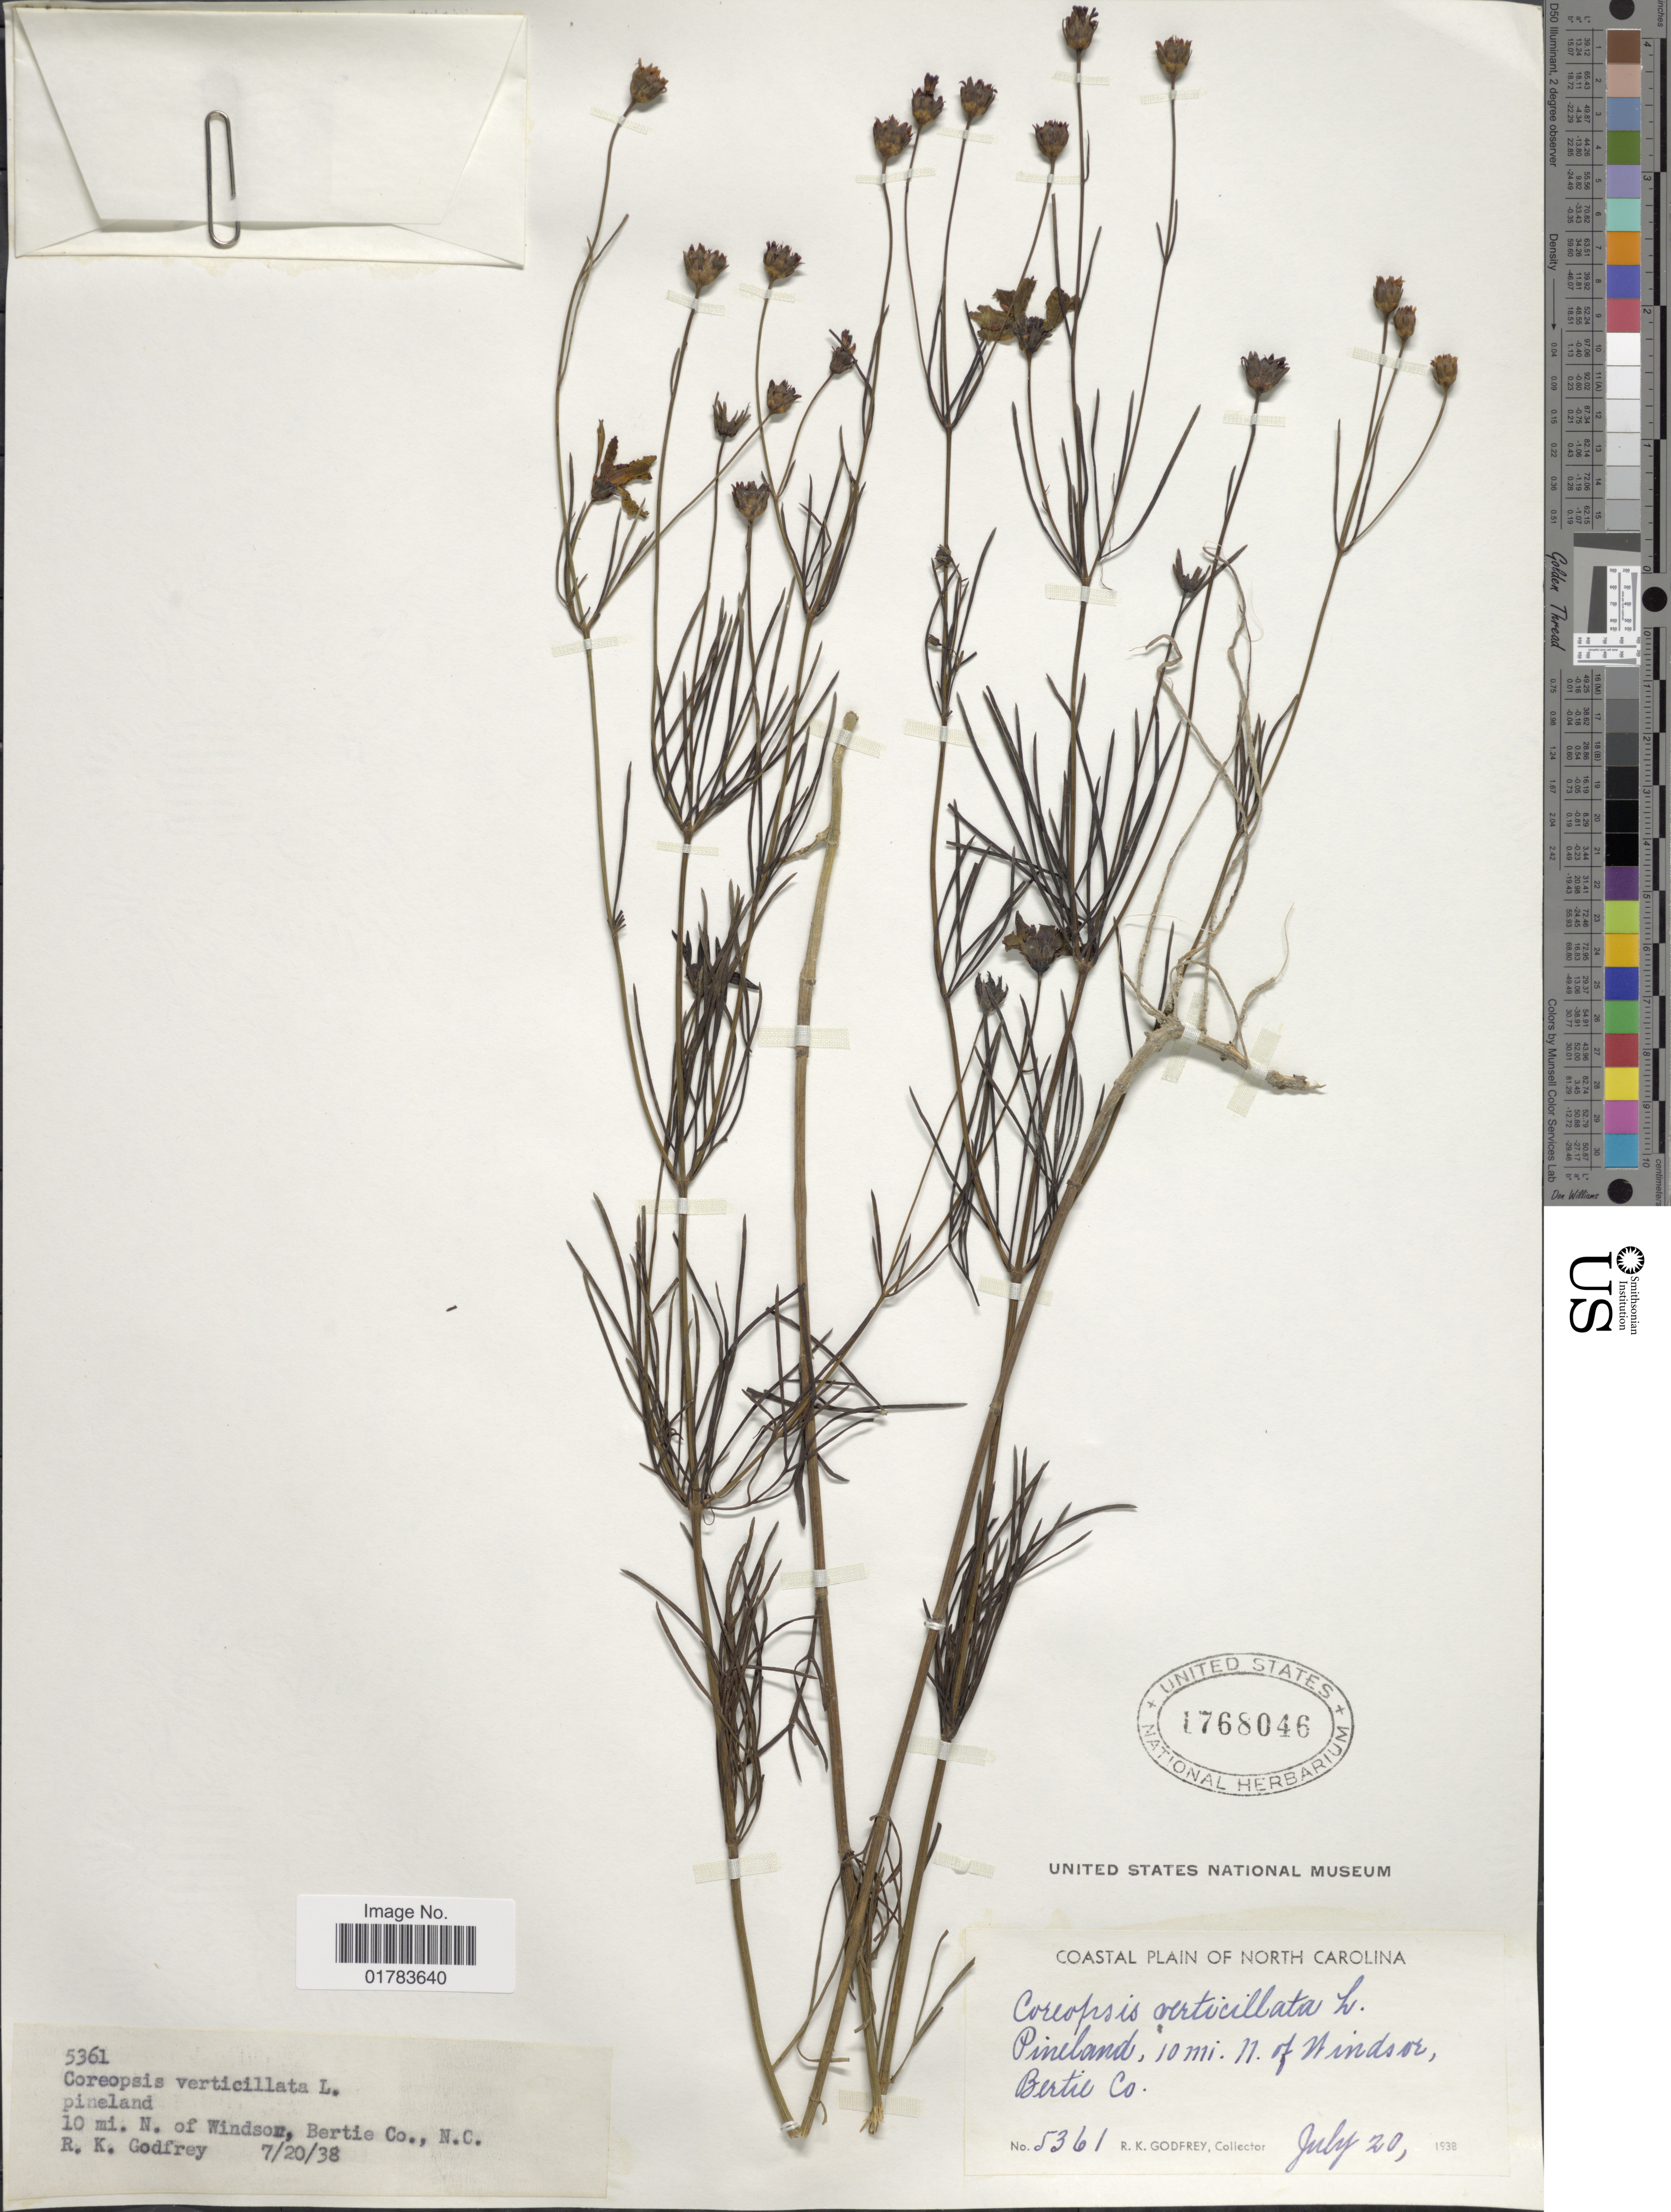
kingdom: Plantae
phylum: Tracheophyta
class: Magnoliopsida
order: Asterales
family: Asteraceae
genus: Coreopsis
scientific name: Coreopsis verticillata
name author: L.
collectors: R. K. Godfrey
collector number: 5361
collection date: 1938-07-20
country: United States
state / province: North Carolina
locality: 10 mi. N. of Windsor, Bertie Co.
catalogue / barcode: US 1768046